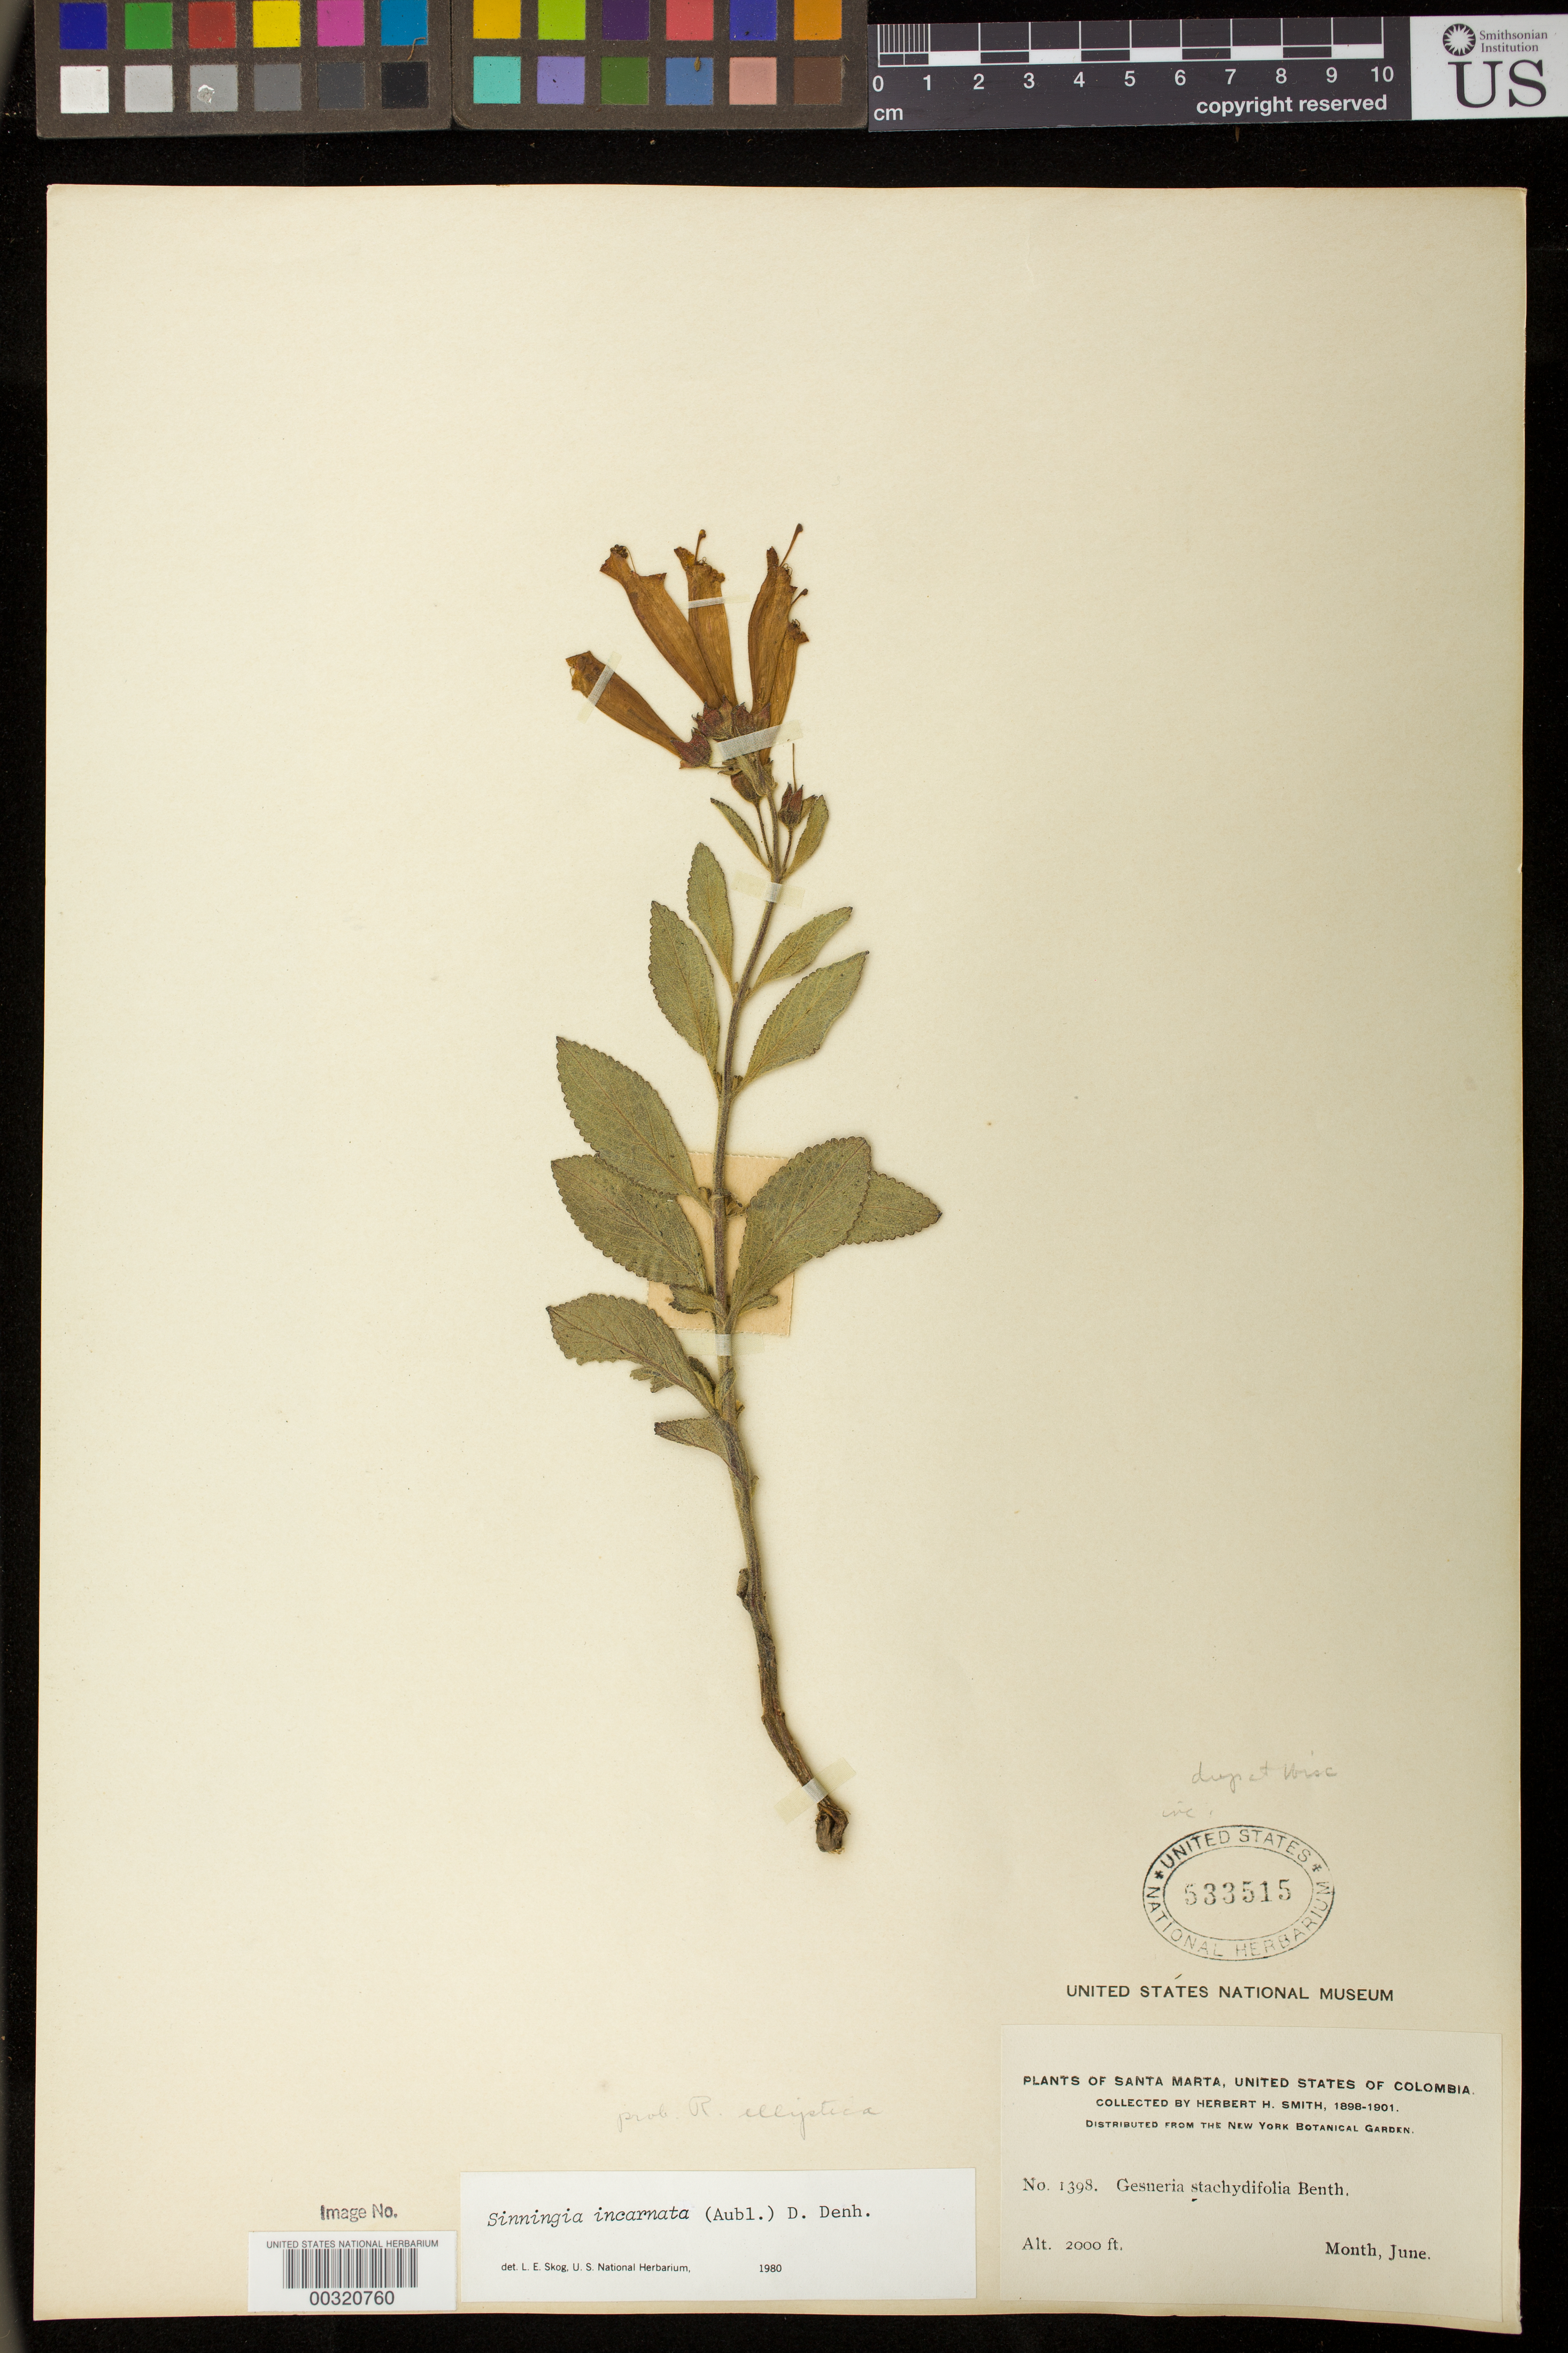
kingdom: Plantae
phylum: Tracheophyta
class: Magnoliopsida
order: Lamiales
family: Gesneriaceae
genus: Sinningia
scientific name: Sinningia incarnata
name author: (Aubl.) D.L. Denham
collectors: Herbert H. Smith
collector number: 1398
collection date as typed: Jun 1898-1901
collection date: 1898-06/1901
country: Colombia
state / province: Magdalena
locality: Santa Marta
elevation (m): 610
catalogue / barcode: US 533515